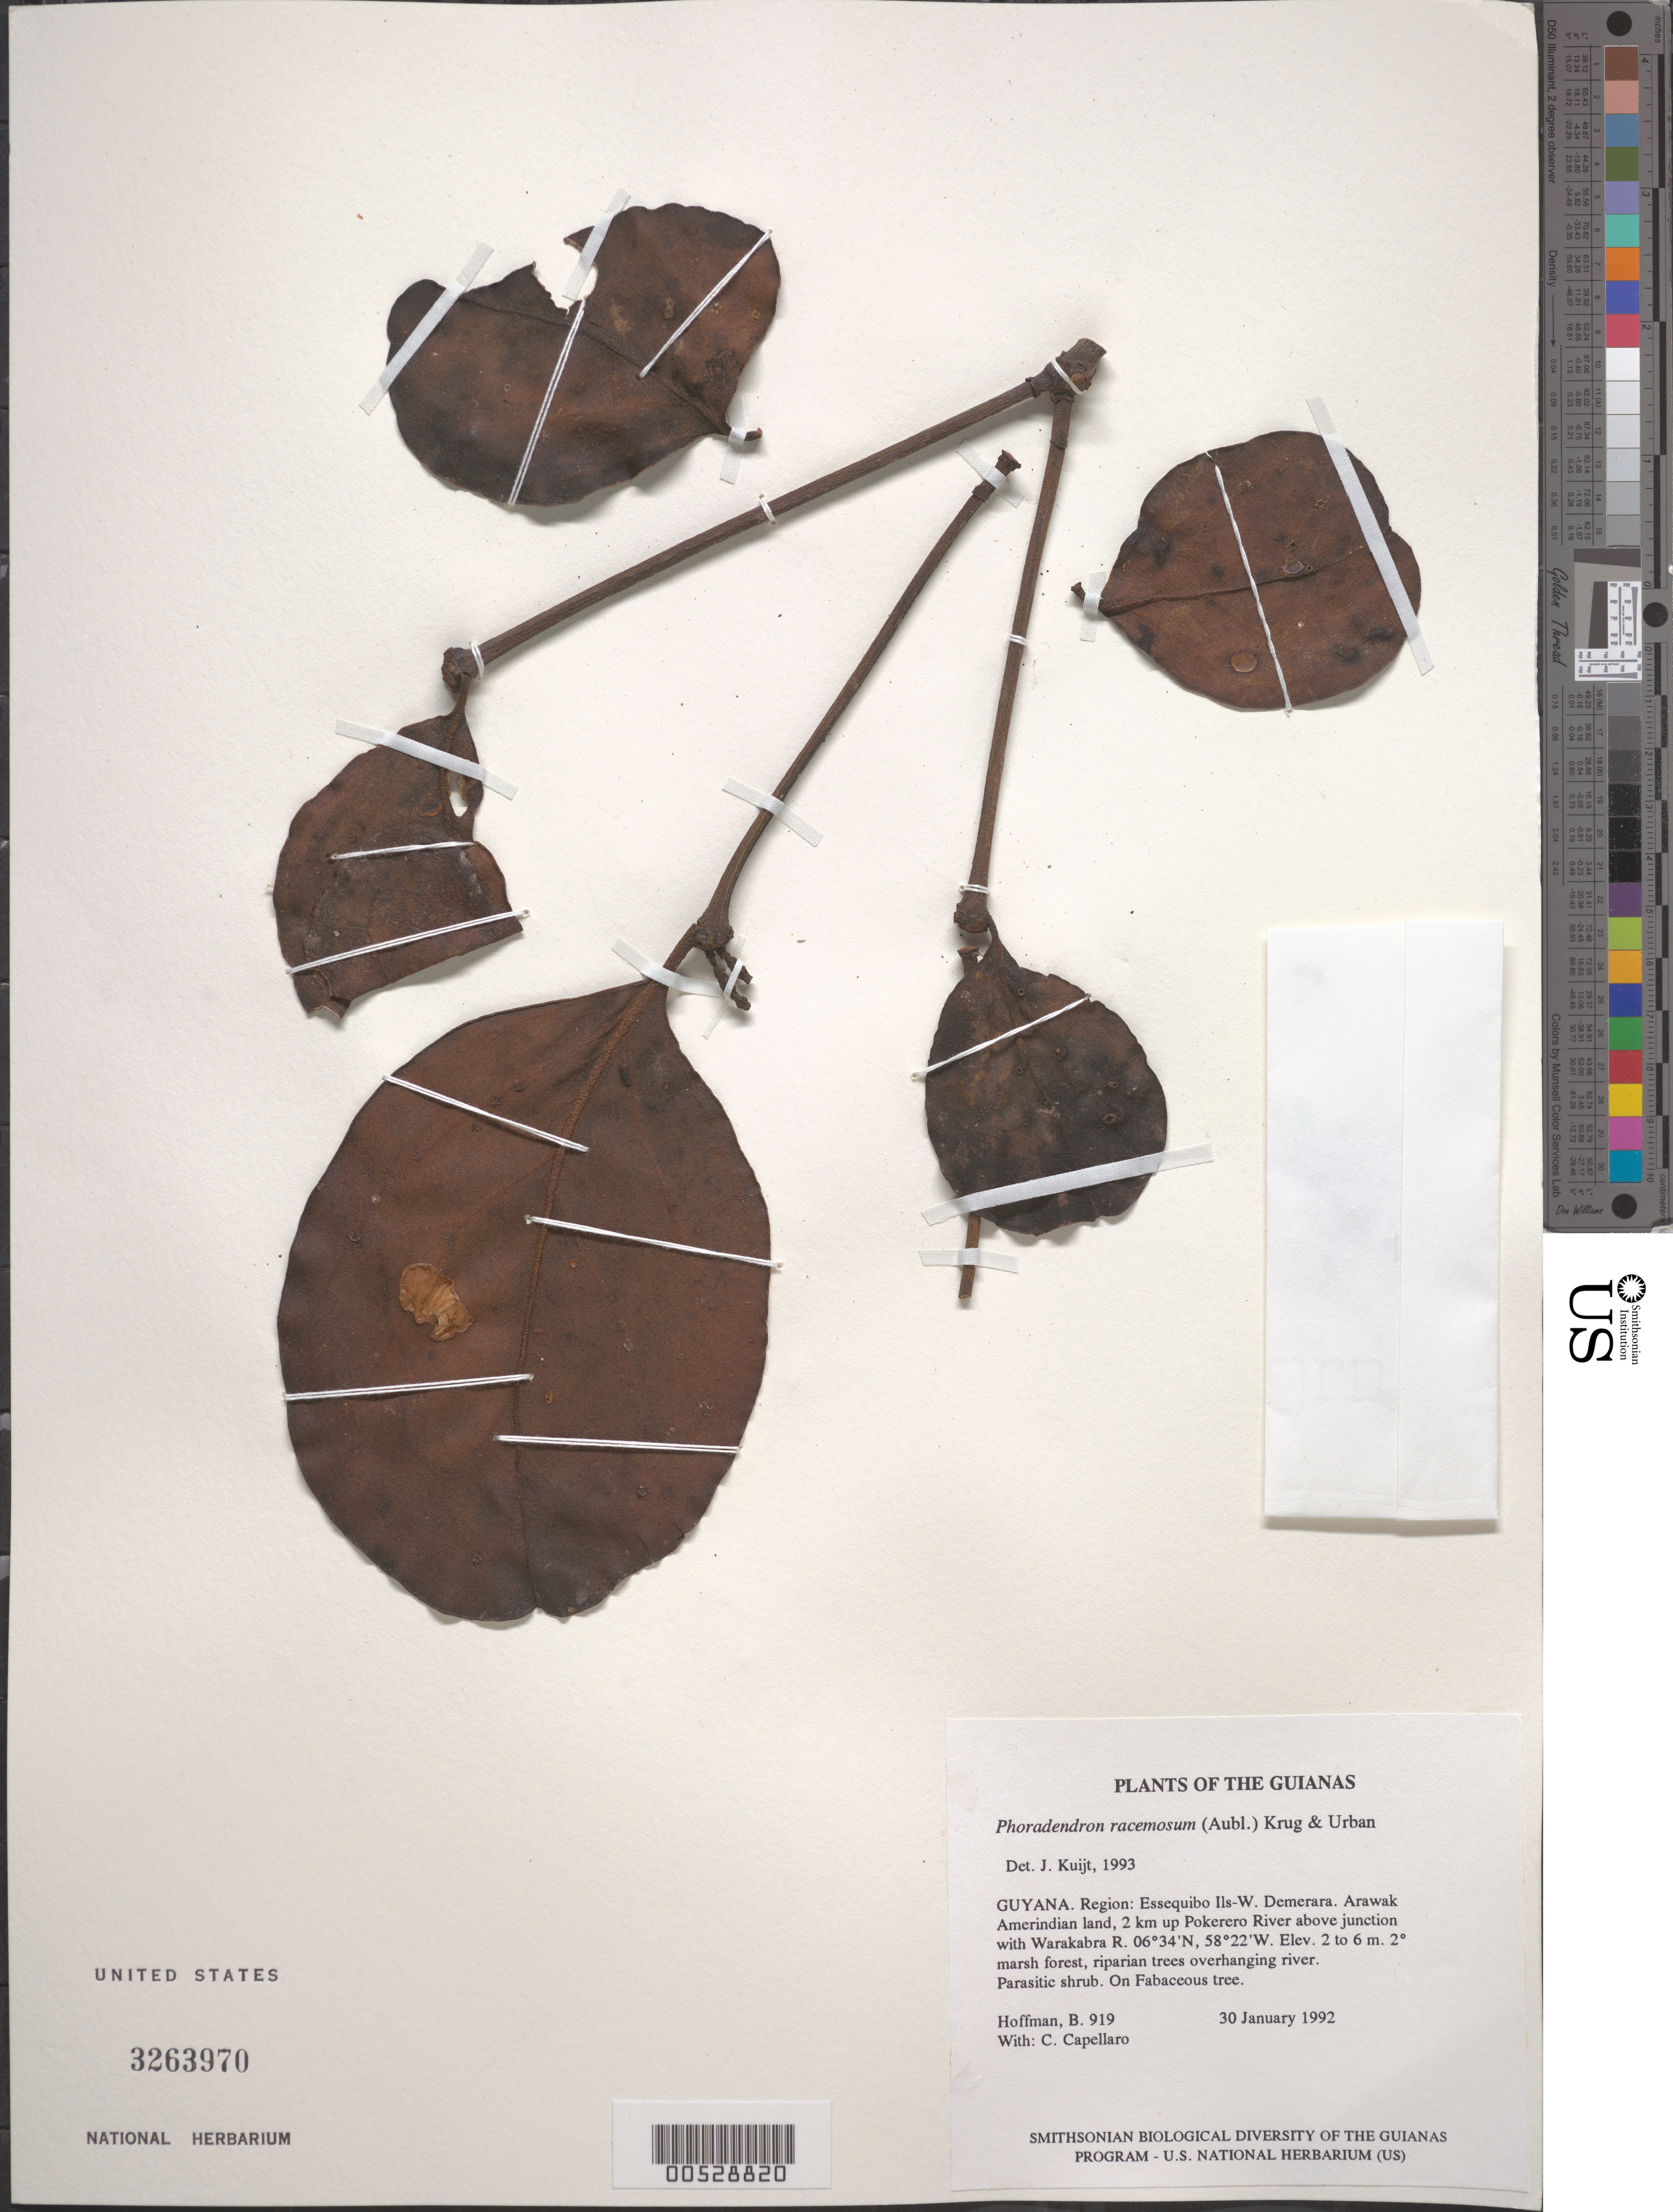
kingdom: Plantae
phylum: Tracheophyta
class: Magnoliopsida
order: Santalales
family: Viscaceae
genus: Phoradendron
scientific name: Phoradendron racemosum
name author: (Aubl.) Krug & Urb.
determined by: Kuijt, Job, (CANADA)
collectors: B. Hoffman & C. Capellaro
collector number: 919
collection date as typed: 30 January 1992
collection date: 1992-01-30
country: Guyana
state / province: Essequibo Isl-W. Demerara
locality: Arawak Amerindian land, 2 km up Pokerero River above junction with Warakabra River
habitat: Secondary marsh forest, riparian trees overhanging river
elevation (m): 2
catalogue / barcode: US 3263970